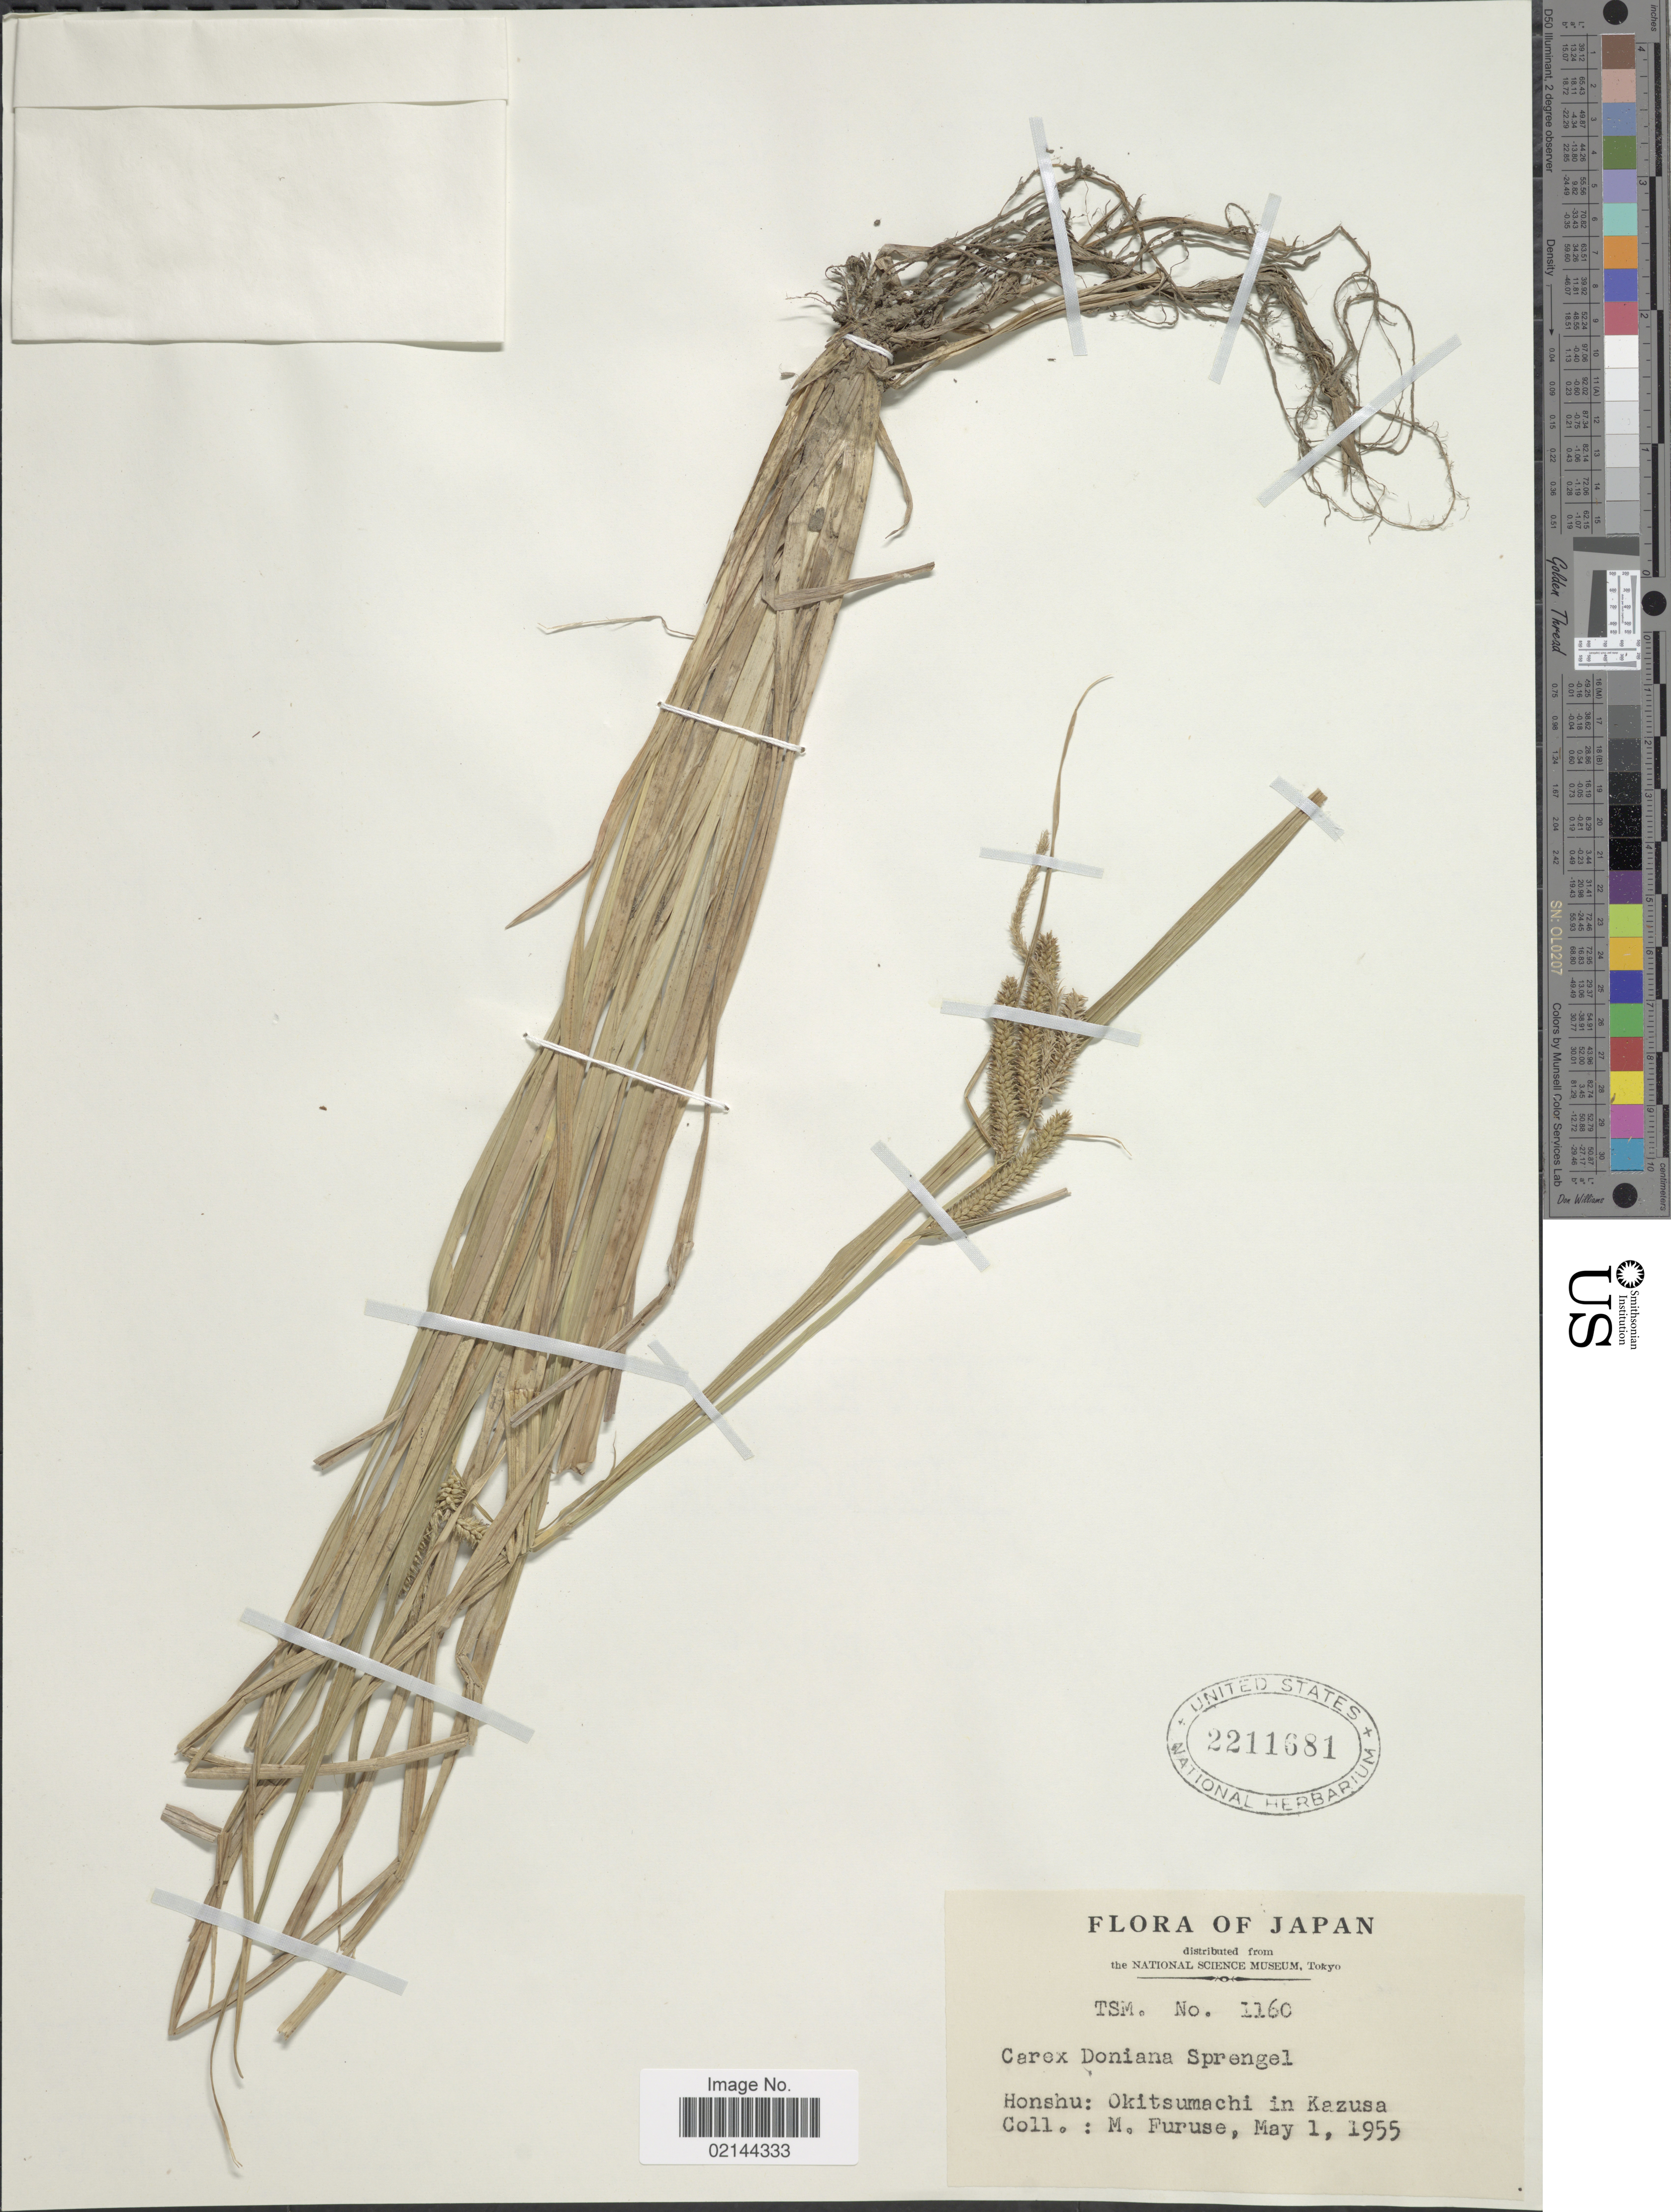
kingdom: Plantae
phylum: Tracheophyta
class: Liliopsida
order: Poales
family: Cyperaceae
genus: Carex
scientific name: Carex doniana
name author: Spreng.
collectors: M. Furuse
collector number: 1160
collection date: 1955-05-01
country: Japan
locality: Honshu: Okitsumachi in Kazusa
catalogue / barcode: US 2211681